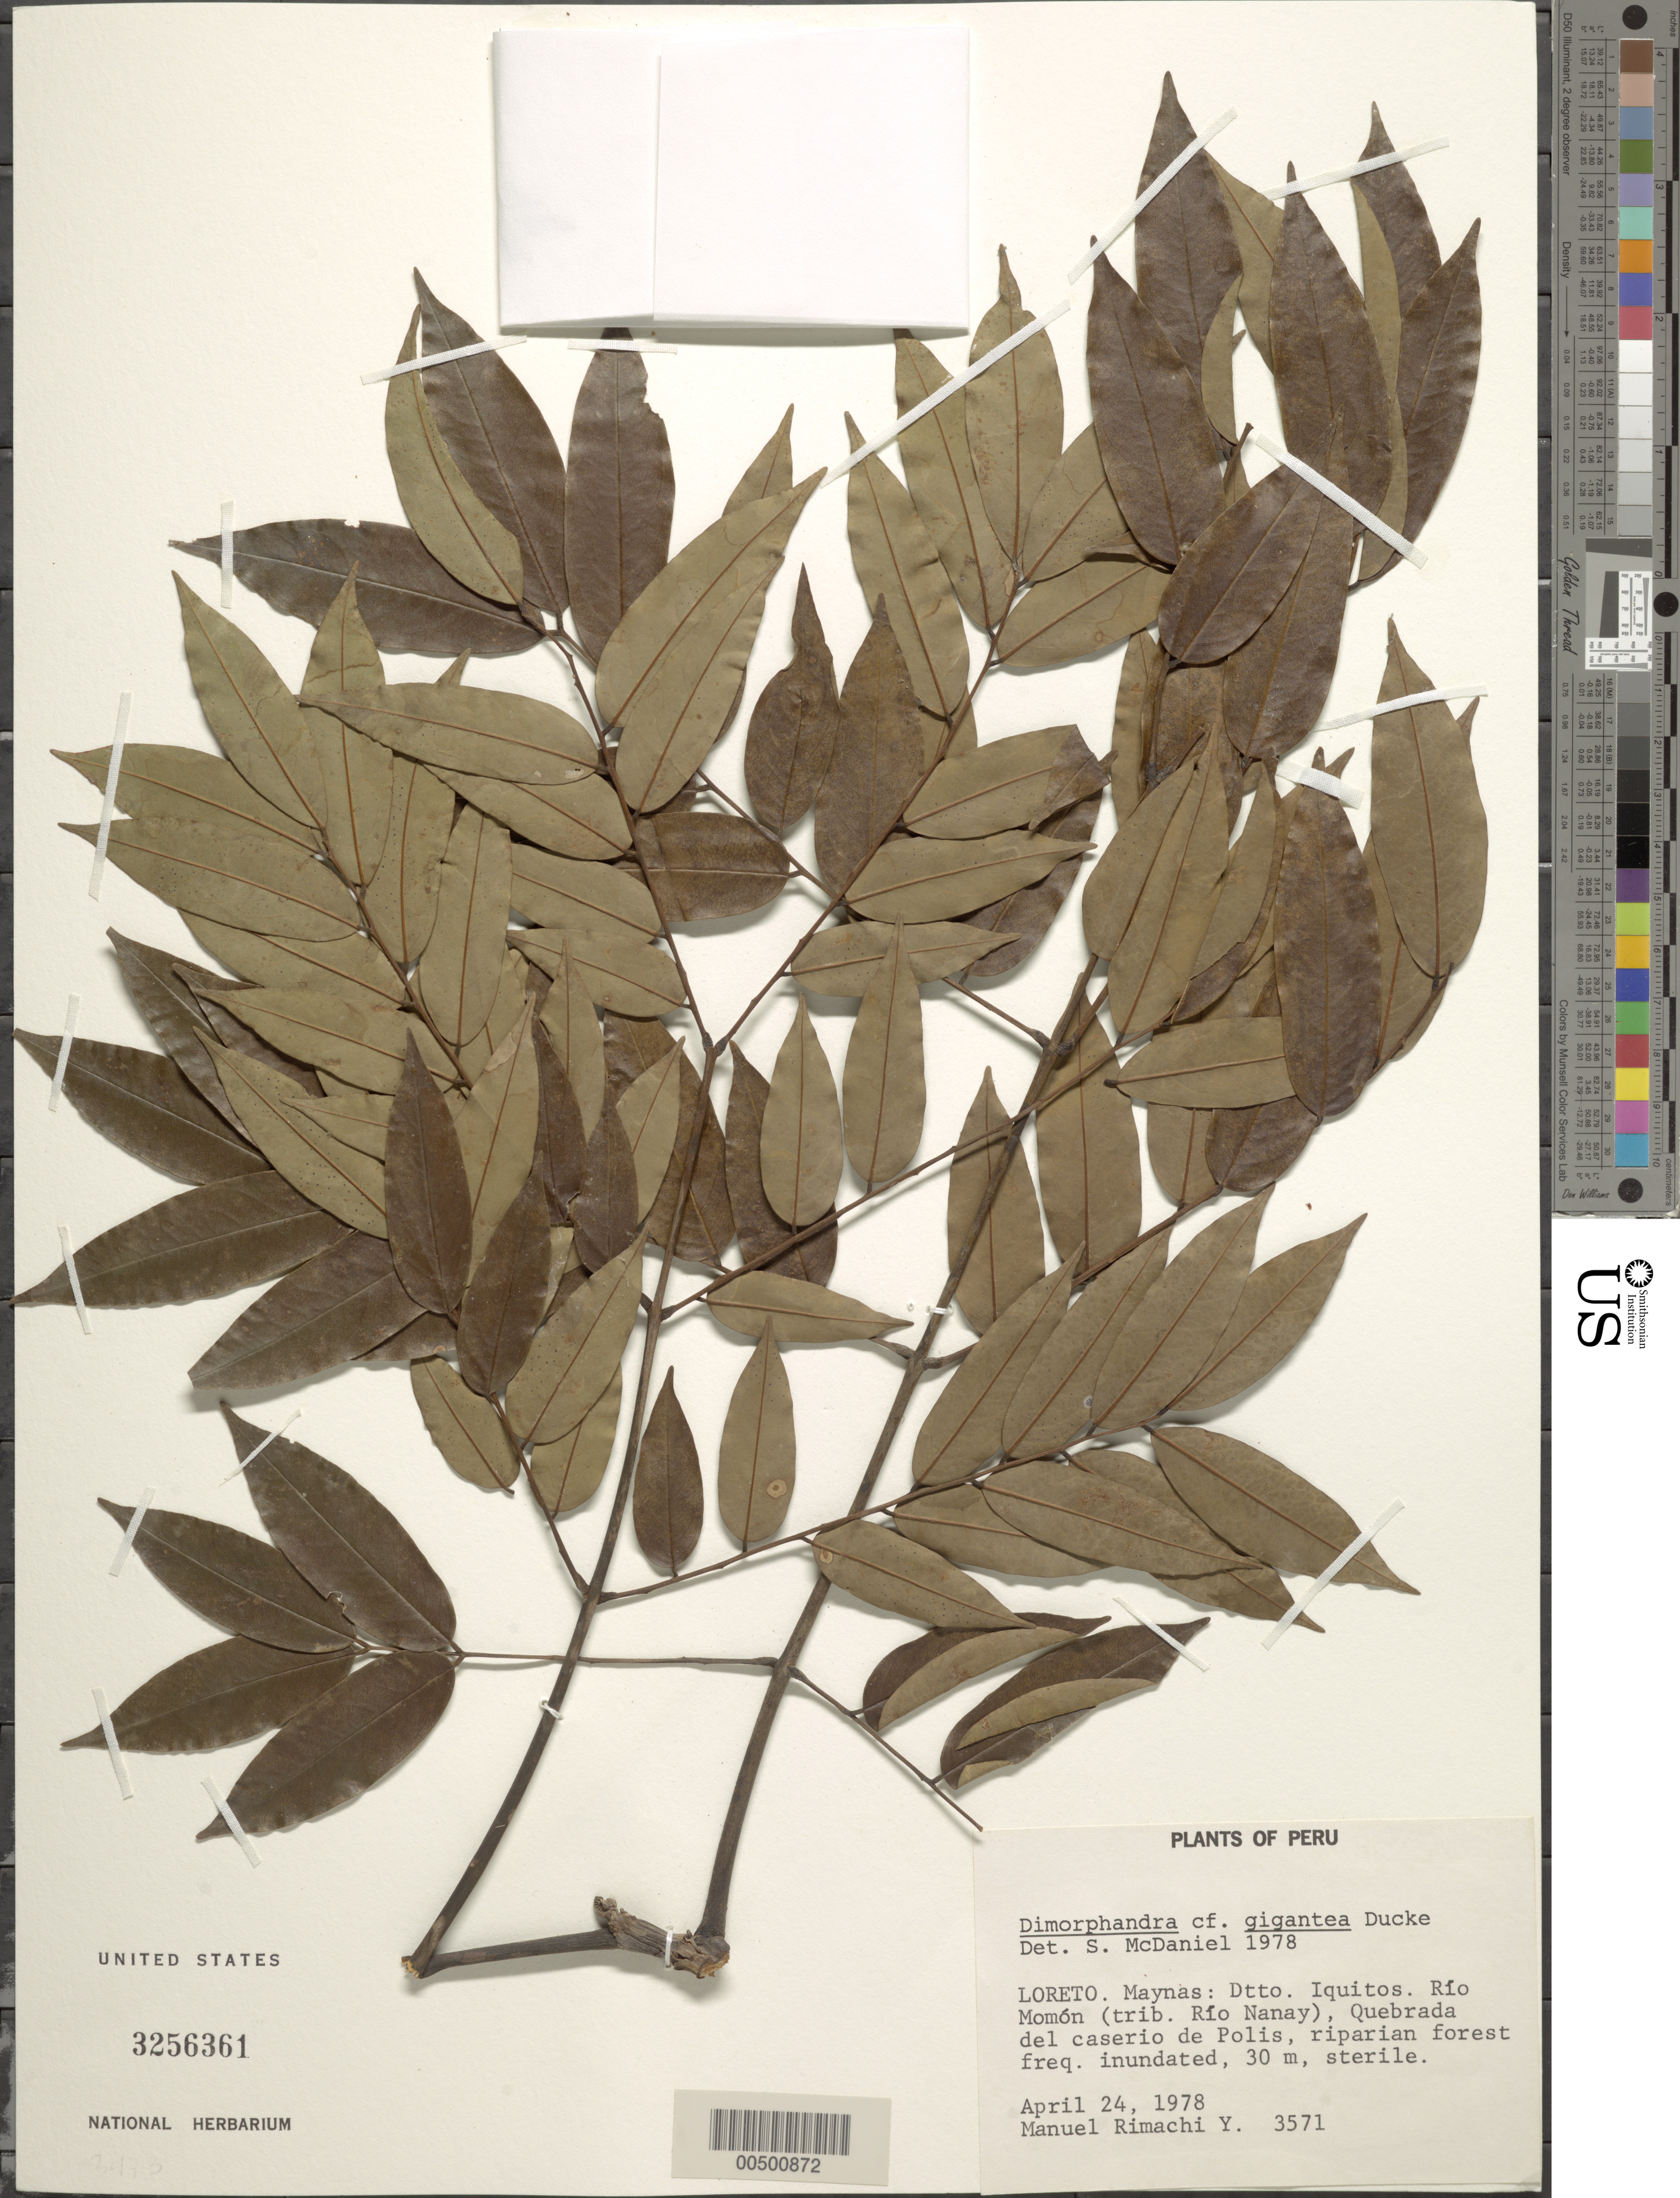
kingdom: Plantae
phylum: Tracheophyta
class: Magnoliopsida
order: Fabales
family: Fabaceae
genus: Dimorphandra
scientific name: Dimorphandra loretensis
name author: M.F. Silva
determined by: Silva, G. S.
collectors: M. Rimachi Y.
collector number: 3571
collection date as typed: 24 Apr 1978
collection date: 1978-04-24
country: Peru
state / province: Loreto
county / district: Maynas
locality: Dtto iquitos. rio momon (trib. rio nanay), quebrada del caserio de polis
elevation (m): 30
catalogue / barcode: US 3256361